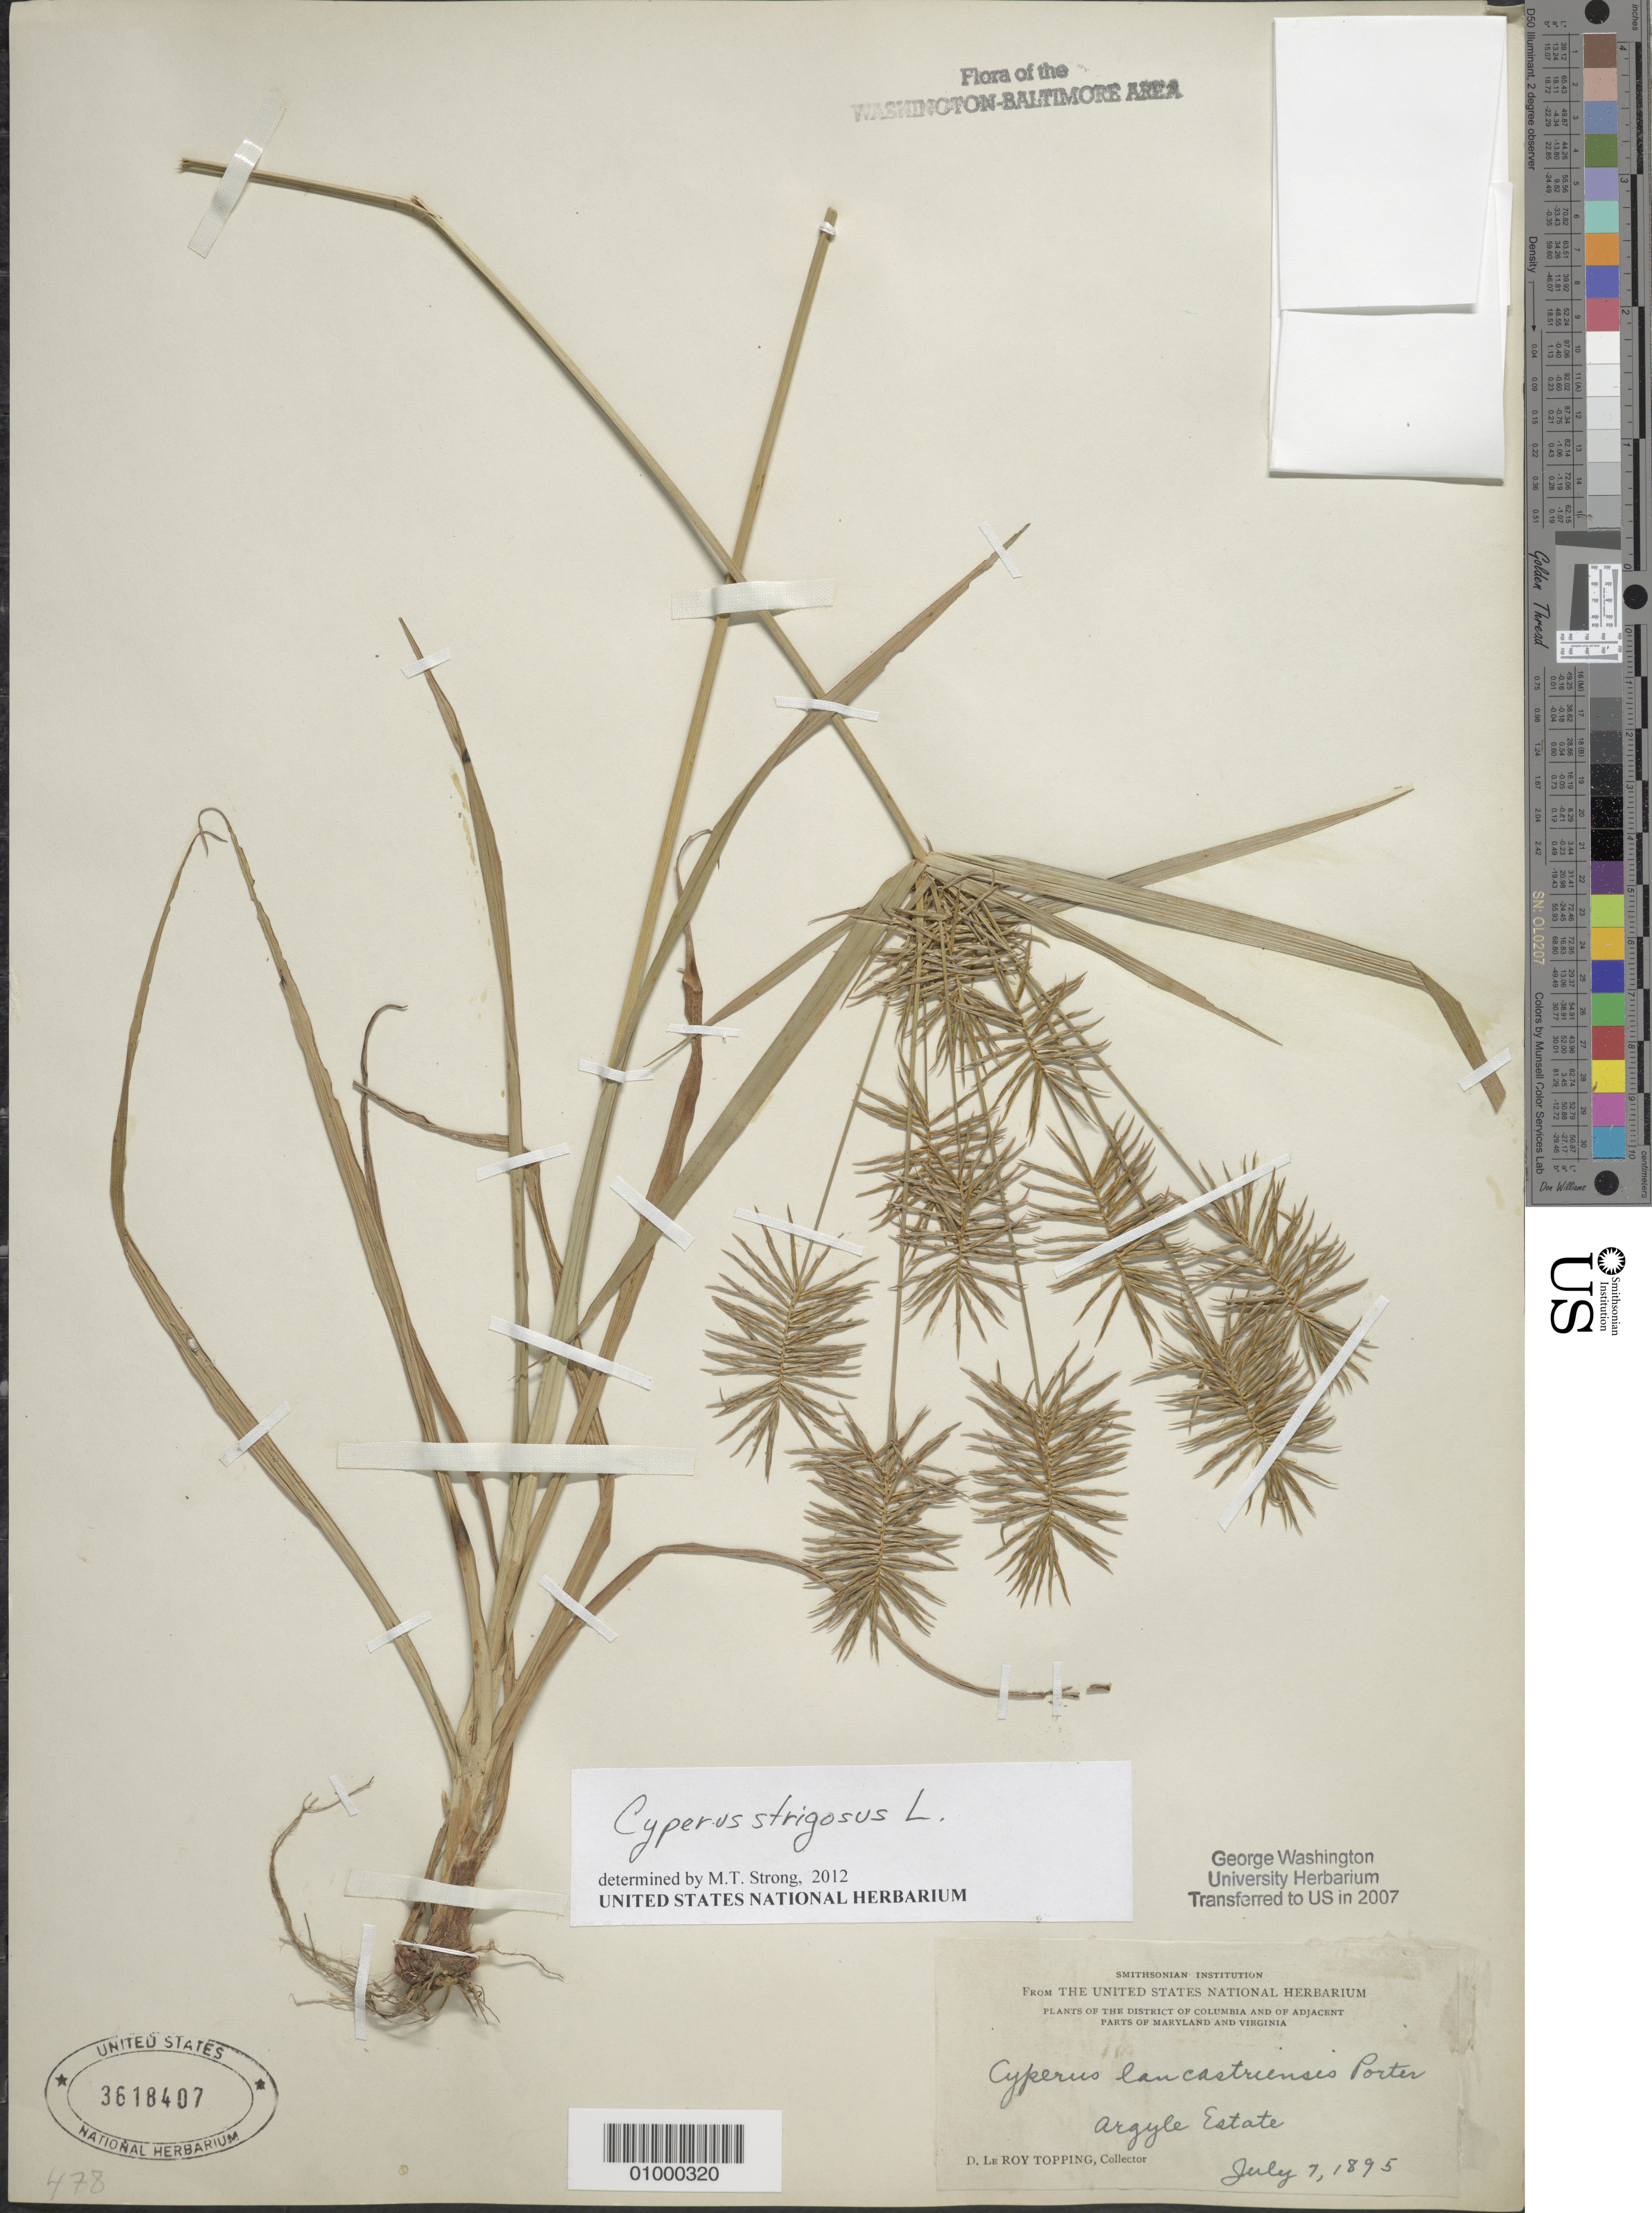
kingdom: Plantae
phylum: Tracheophyta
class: Liliopsida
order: Poales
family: Cyperaceae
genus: Cyperus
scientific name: Cyperus strigosus L.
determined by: Strong, M. T., (US), Smithsonian Institution - National Museum of Natural History (UNITED STATES)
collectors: D. L. Topping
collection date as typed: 07 Jul 1895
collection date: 1895-07-07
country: United States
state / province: District of Columbia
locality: Argyle Estate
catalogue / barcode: US 3618407